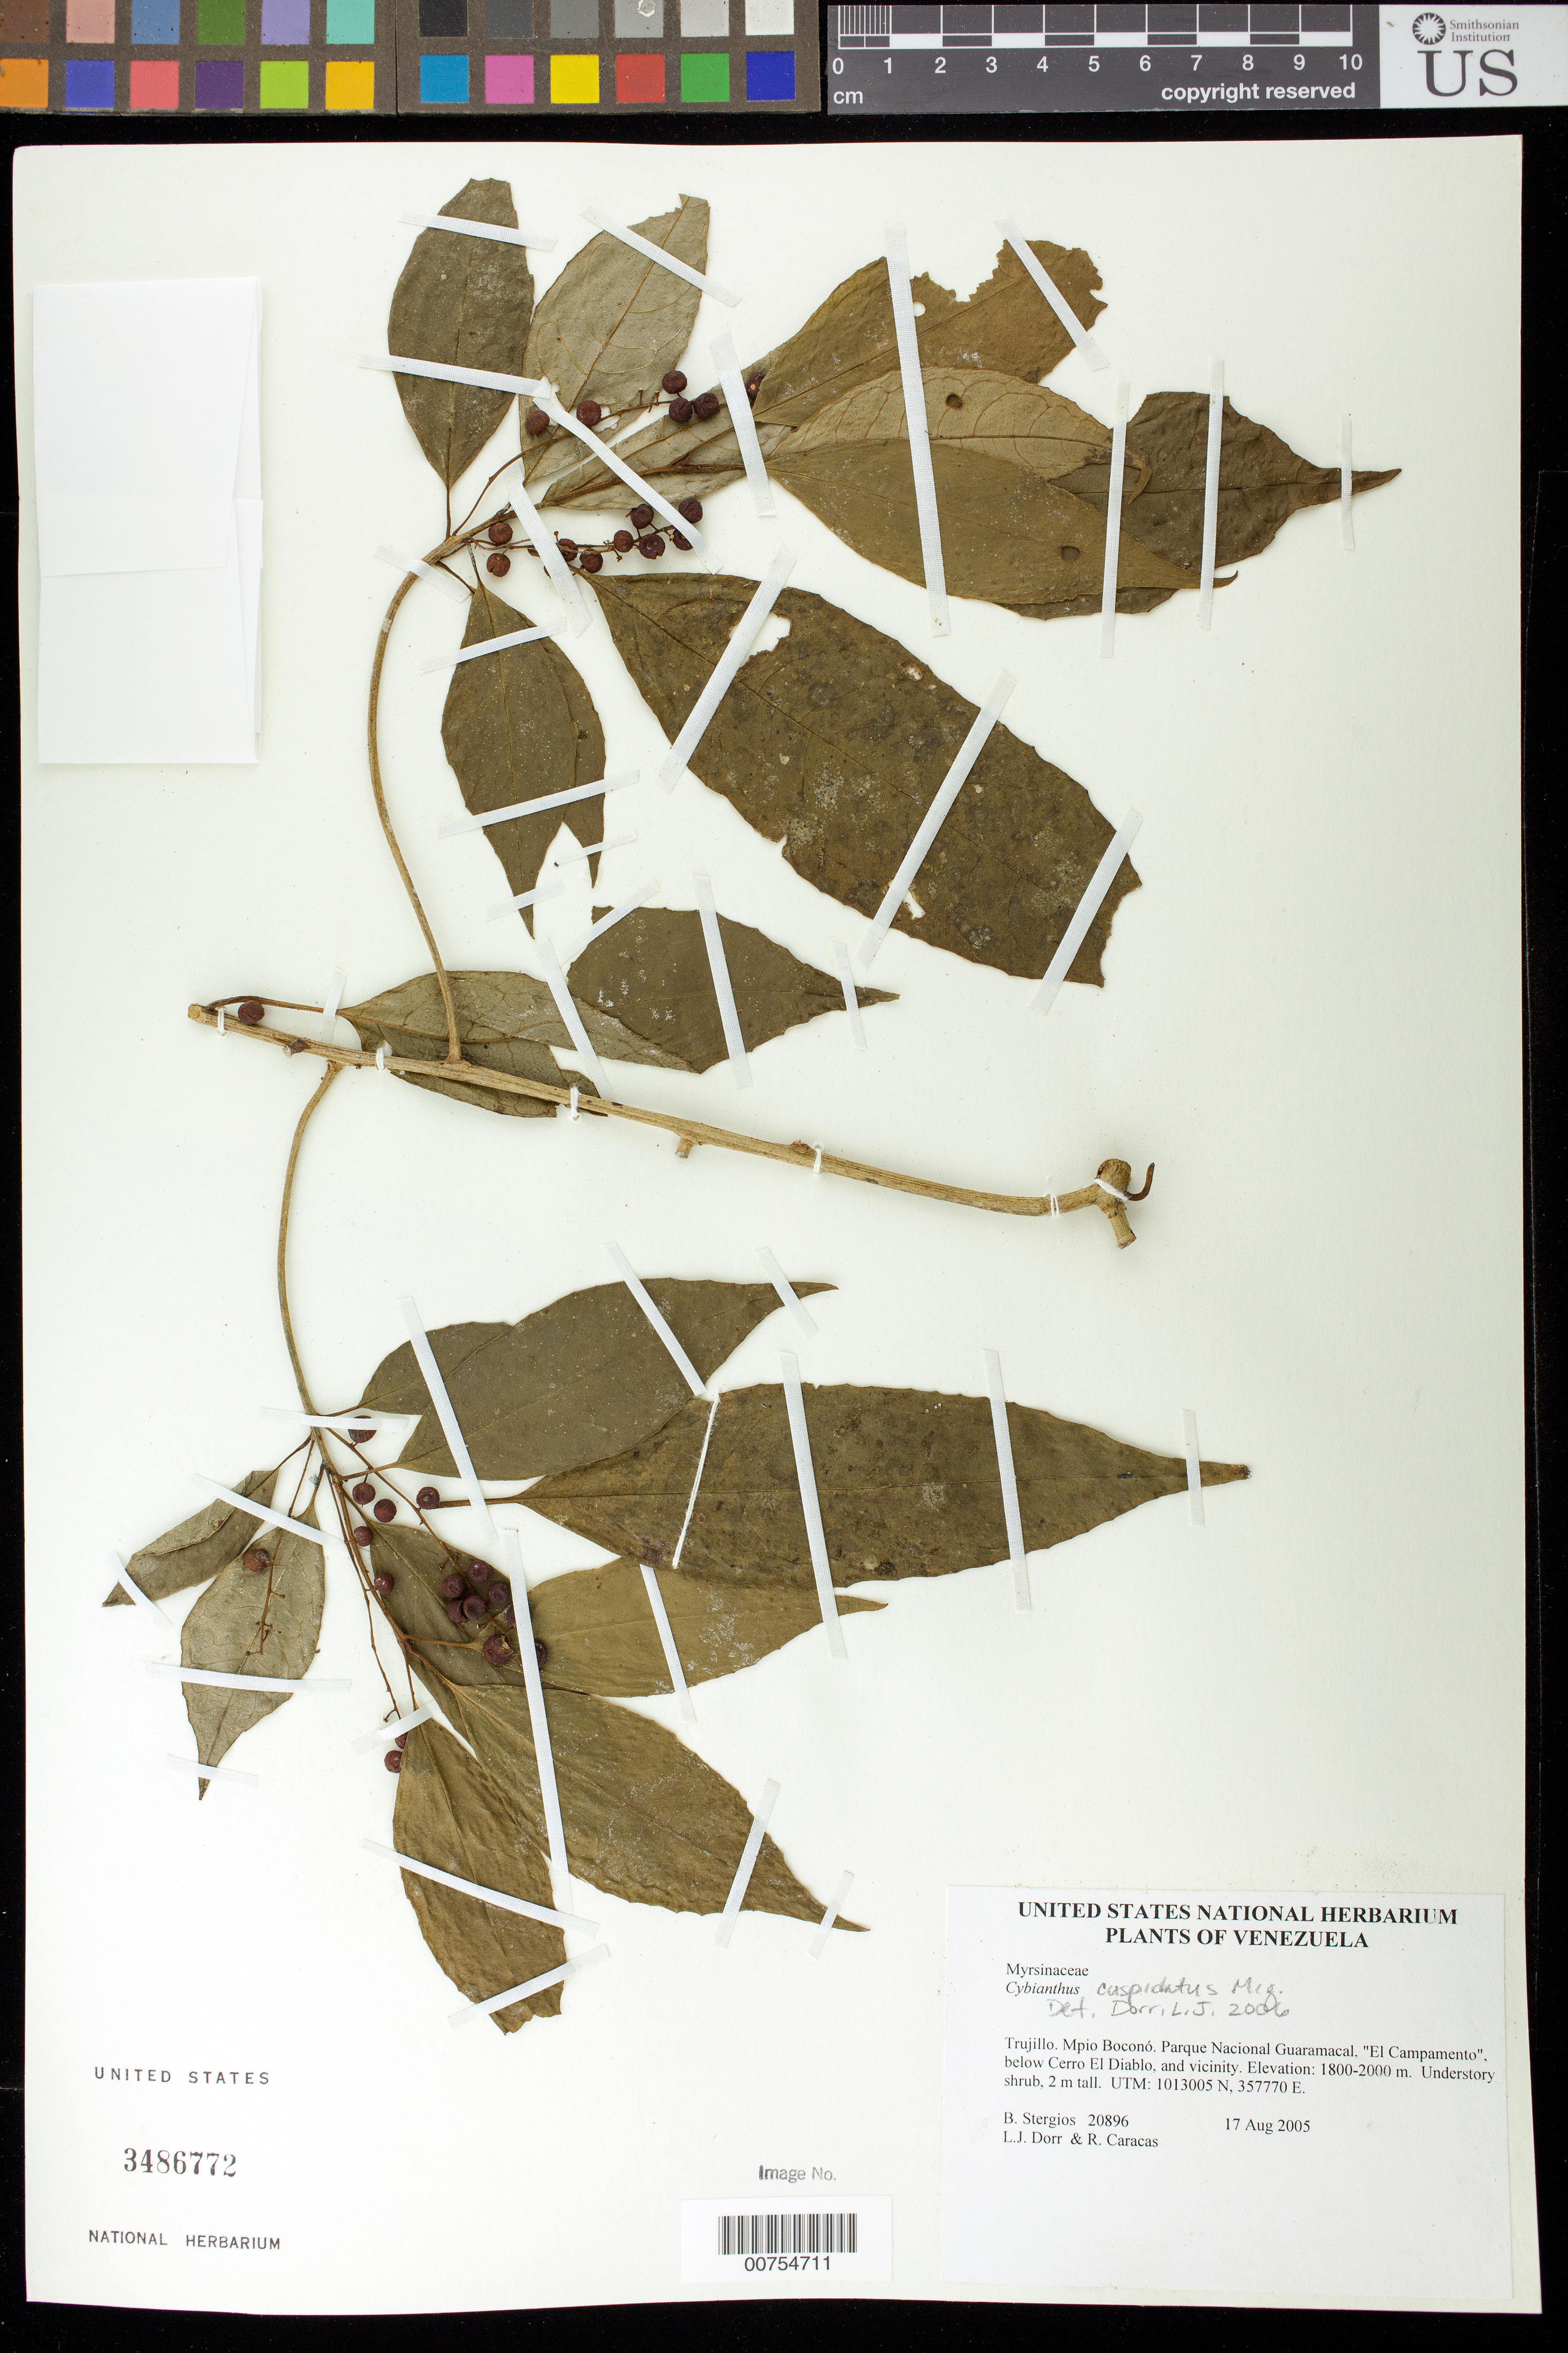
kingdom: Plantae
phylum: Tracheophyta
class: Magnoliopsida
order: Ericales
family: Primulaceae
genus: Cybianthus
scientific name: Cybianthus cuspidatus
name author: Miq.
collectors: B. G. Stergios, L. J. Dorr & R. Caracas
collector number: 20896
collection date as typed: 17 Aug 2005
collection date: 2005-08-17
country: Venezuela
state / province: Trujillo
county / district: Boconó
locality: Parque Nacional Guaramacal, "El Campamento", below Cerro El Diablo, and vicinity.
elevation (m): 1800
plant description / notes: F, PORT, US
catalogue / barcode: US 3486772